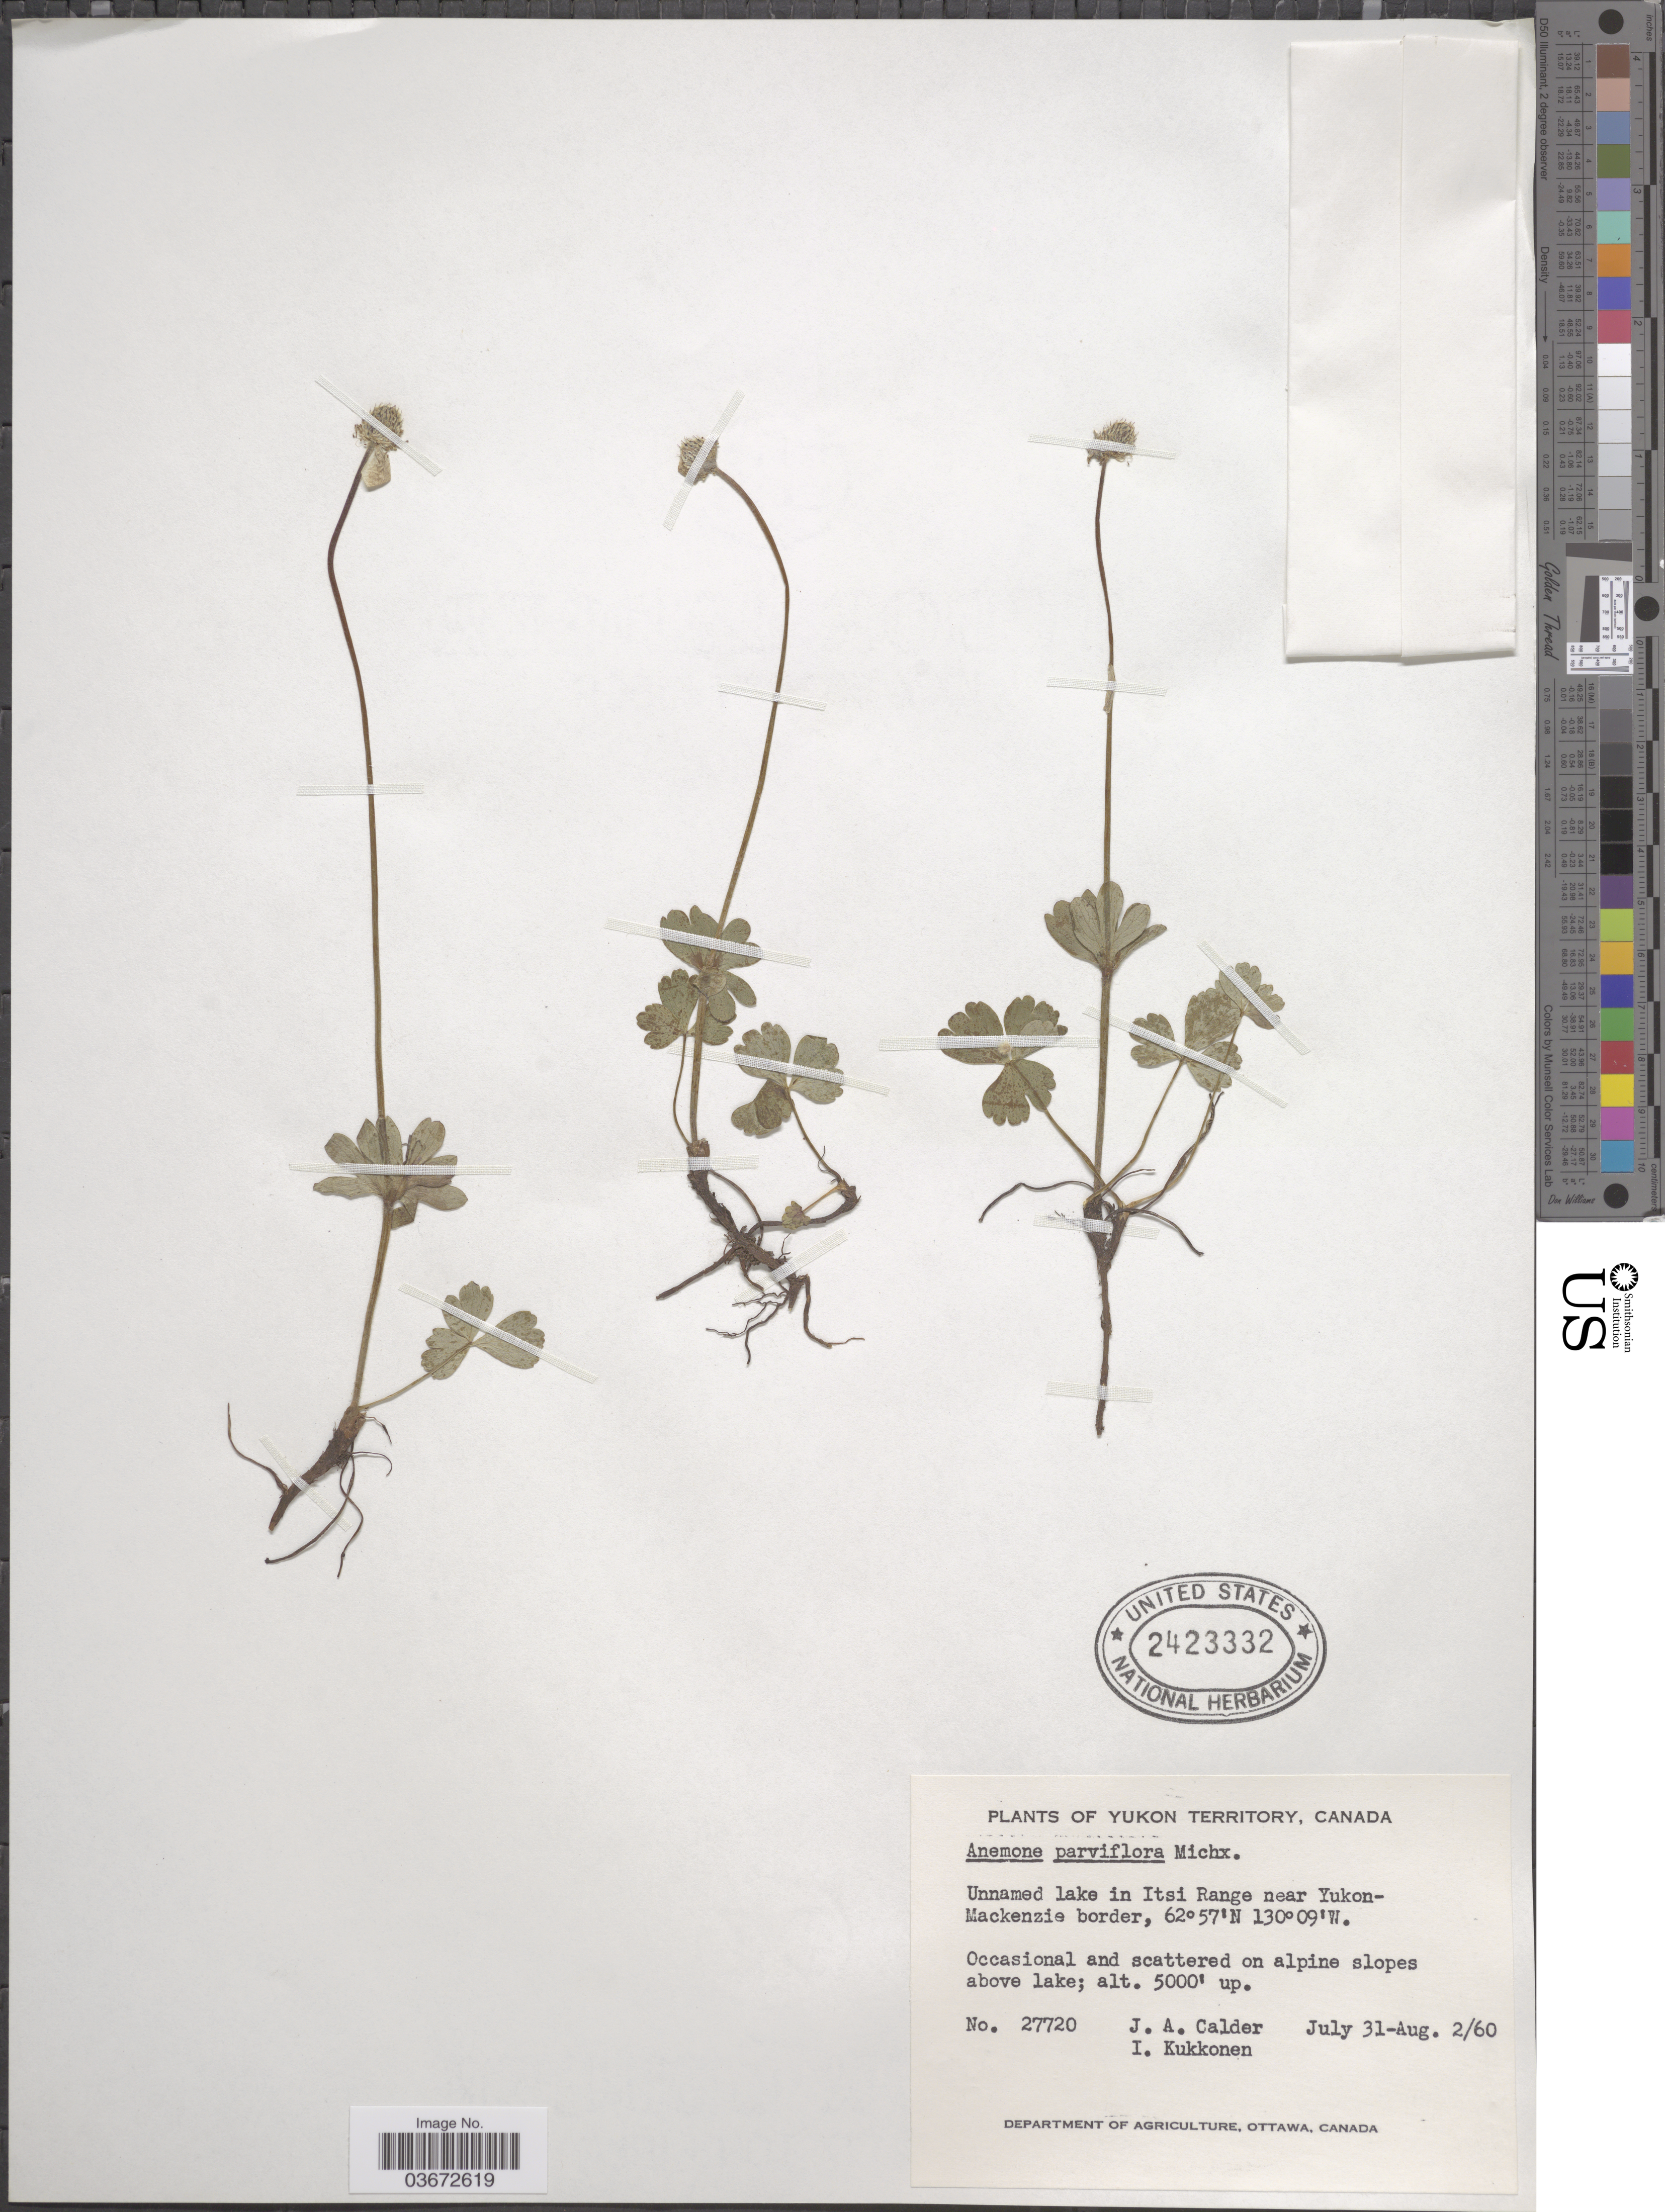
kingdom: Plantae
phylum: Tracheophyta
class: Magnoliopsida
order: Ranunculales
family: Ranunculaceae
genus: Anemone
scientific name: Anemone parviflora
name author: Michx.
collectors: J. A. Calder & I. Kukkonen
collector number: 27720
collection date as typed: Transcribed d/m/y: 31/7/60 to 2/8/60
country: Canada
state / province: Yukon Territory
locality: Unnamed lake in Itsi Range near Yukon-Mackenzie border.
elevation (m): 1524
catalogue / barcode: US 2423332